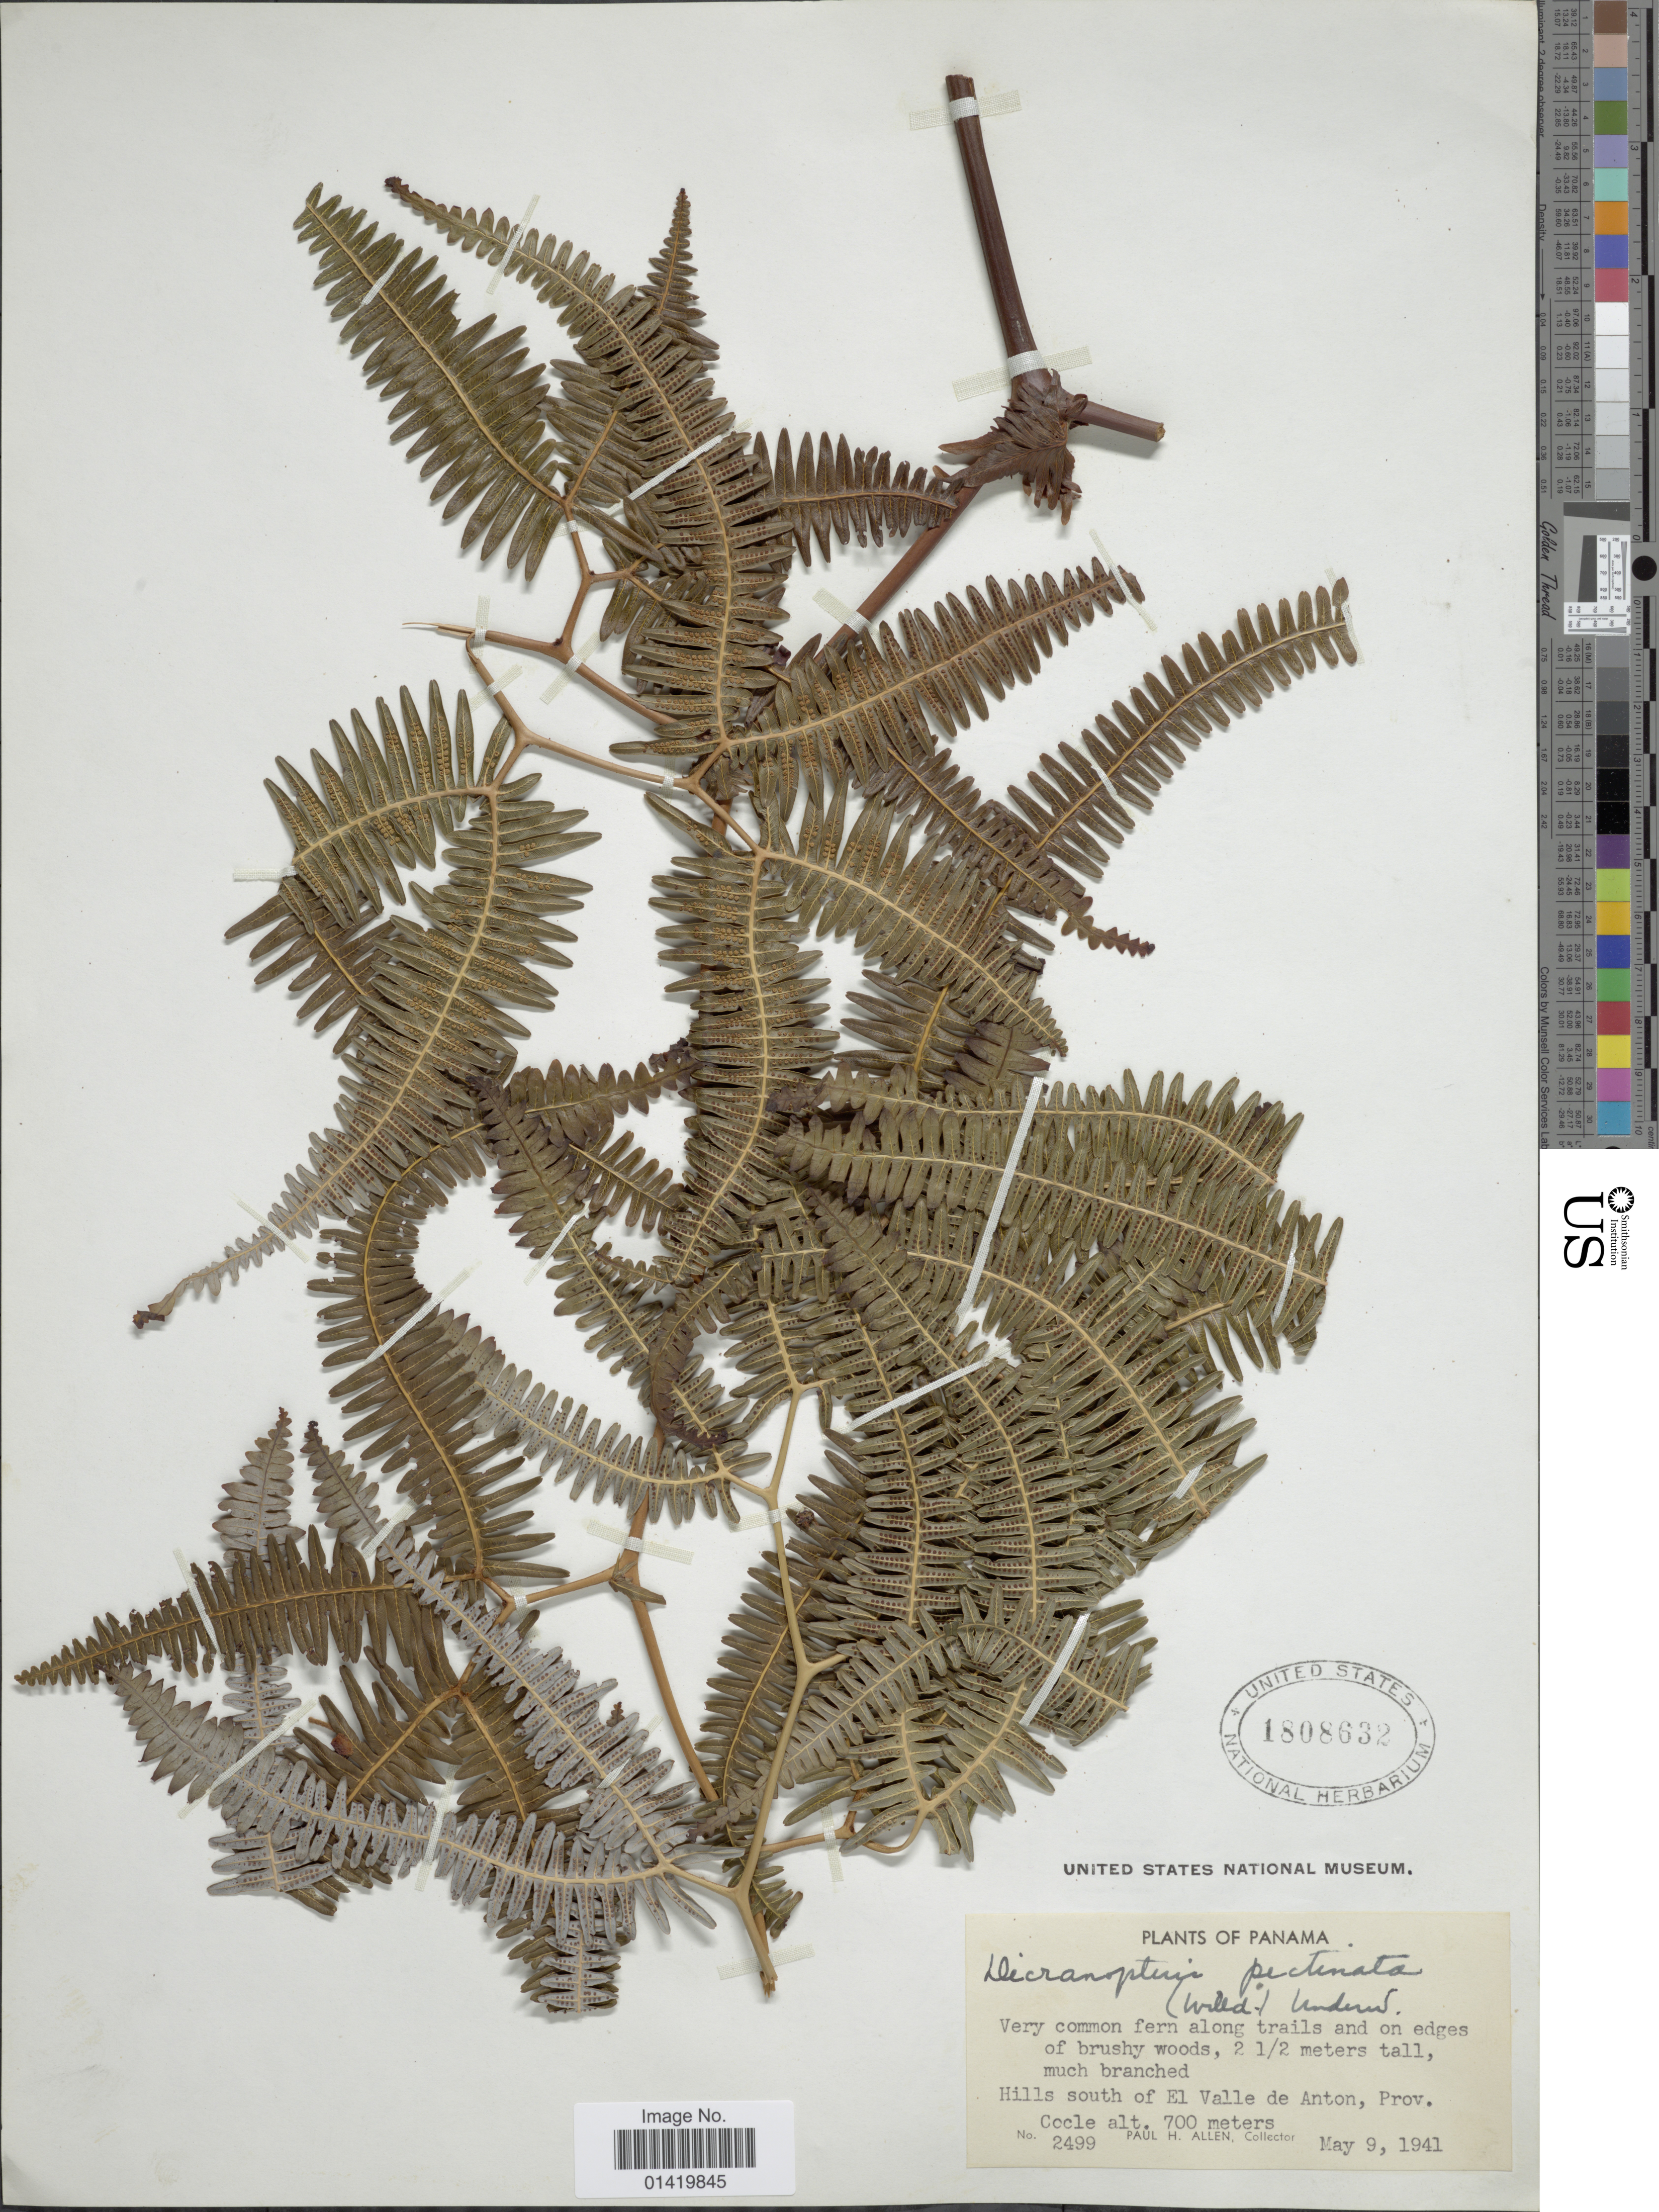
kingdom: Plantae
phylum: Tracheophyta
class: Polypodiopsida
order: Gleicheniales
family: Gleicheniaceae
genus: Gleichenella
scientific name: Gleichenella pectinata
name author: (Willd.) Ching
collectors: P. H. Allen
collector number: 2499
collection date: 1941-05-09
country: Panama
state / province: Coclé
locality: Hills south of El Valle de Anton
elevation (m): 700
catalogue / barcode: US 1808632